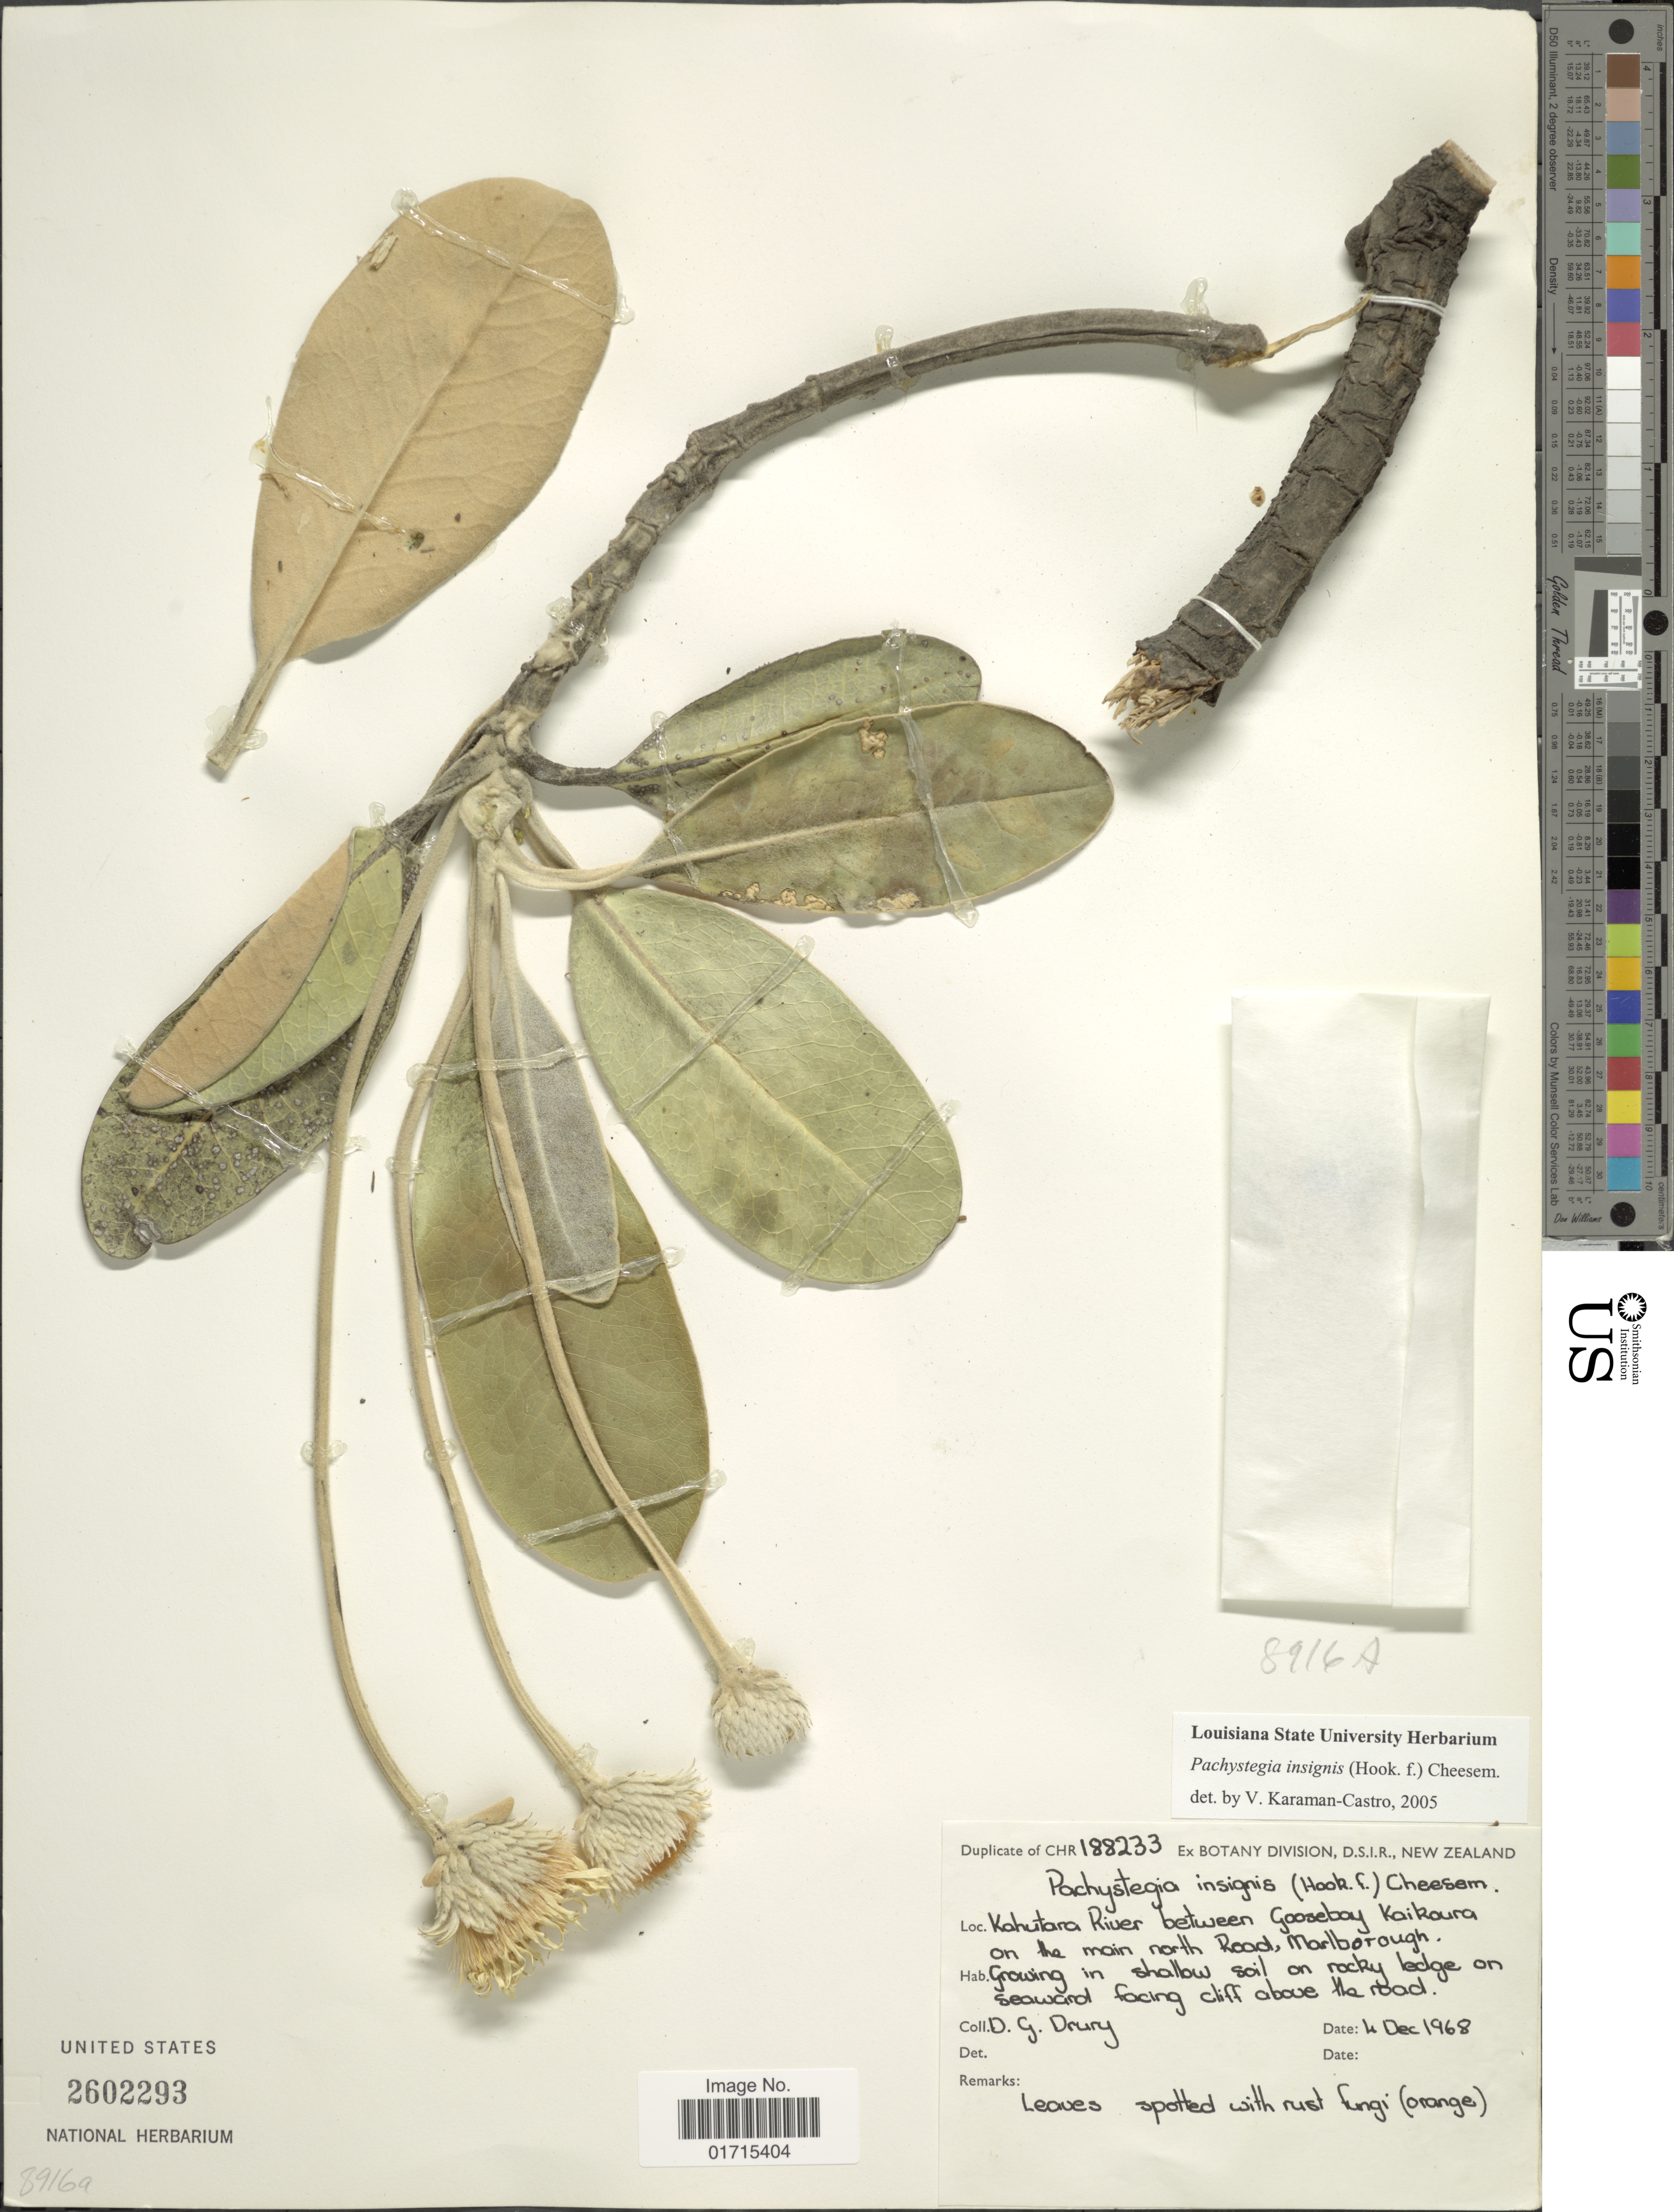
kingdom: Plantae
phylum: Tracheophyta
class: Magnoliopsida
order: Asterales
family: Asteraceae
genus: Pachystegia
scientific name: Pachystegia insigne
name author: Cheeseman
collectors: D. Drury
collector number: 188233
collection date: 1968-12-04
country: New Zealand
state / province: Marlborough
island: South Island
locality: Kahutara River between Goosbay Kaikoura on the main north Road. Growing in shallow soil on rocky ledge on seaward facin cliff above the road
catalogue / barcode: US 2602293